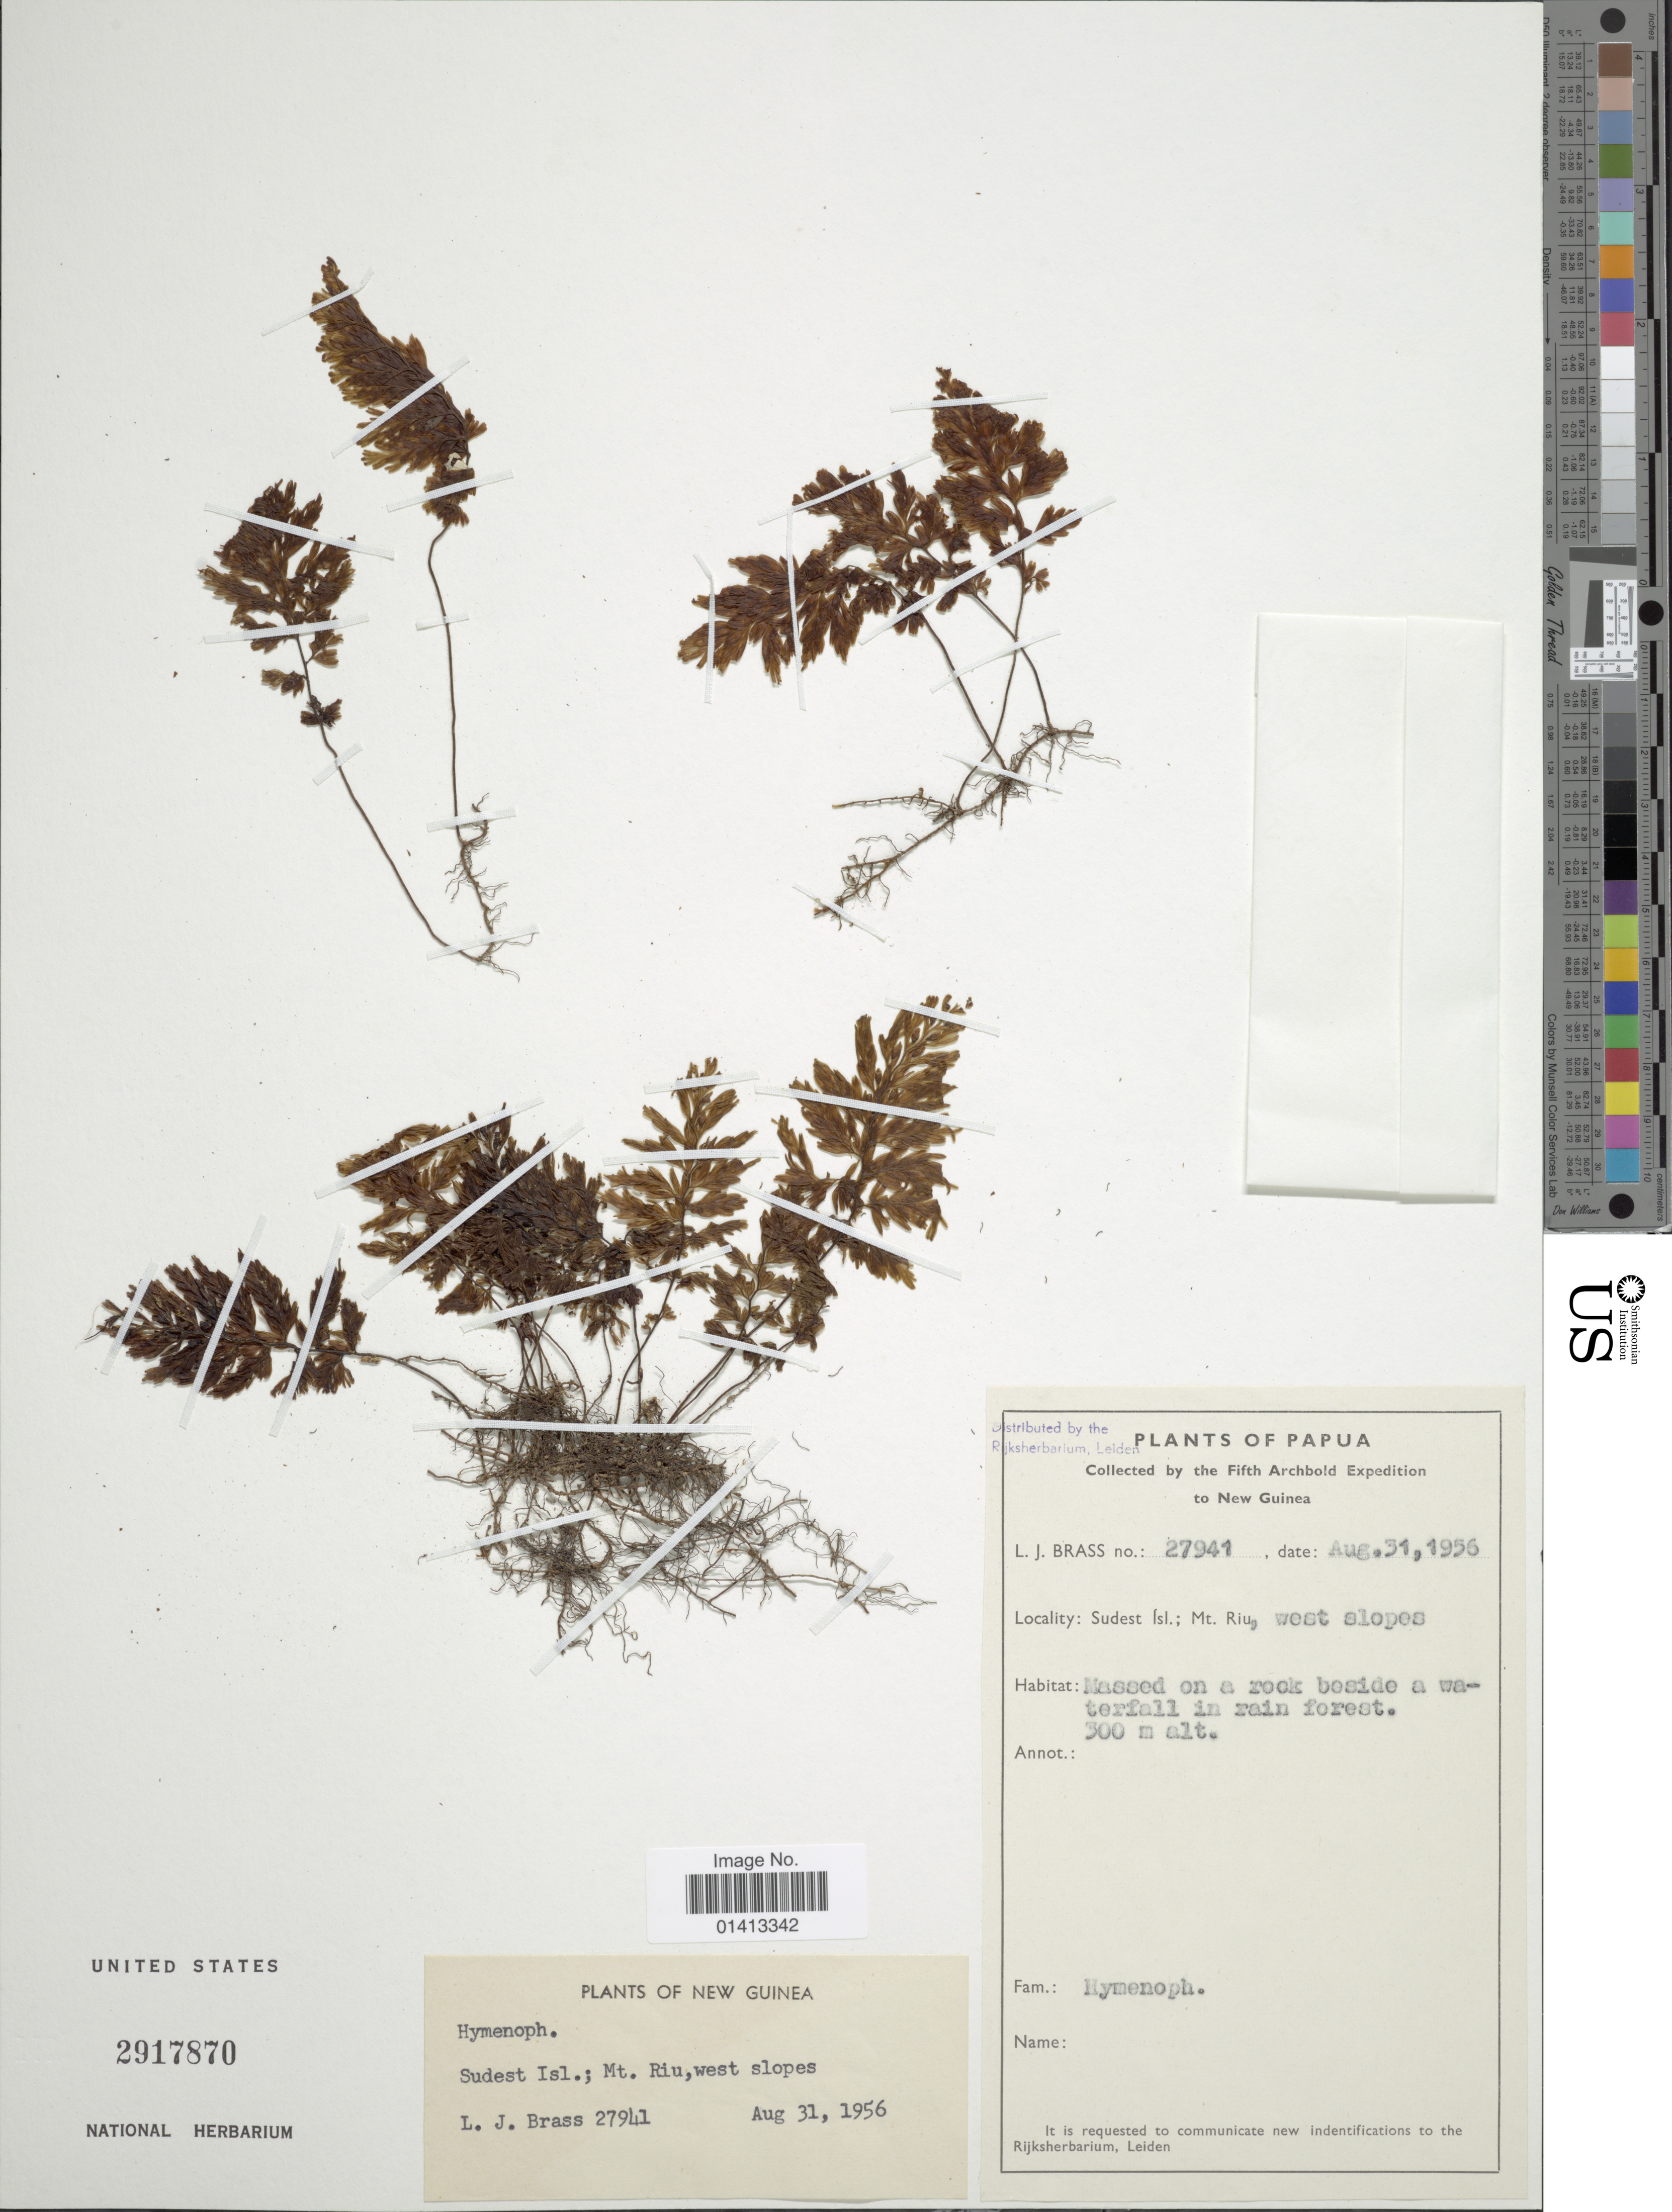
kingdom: Plantae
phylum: Tracheophyta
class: Polypodiopsida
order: Hymenophyllales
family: Hymenophyllaceae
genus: Crepidomanes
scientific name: Crepidomanes sp.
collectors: L. J. Brass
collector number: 27941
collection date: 1956-08-31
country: Papua New Guinea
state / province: Milne Bay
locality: Sudest Isl; Mt Rui, west slopes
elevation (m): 300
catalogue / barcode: US 2917870